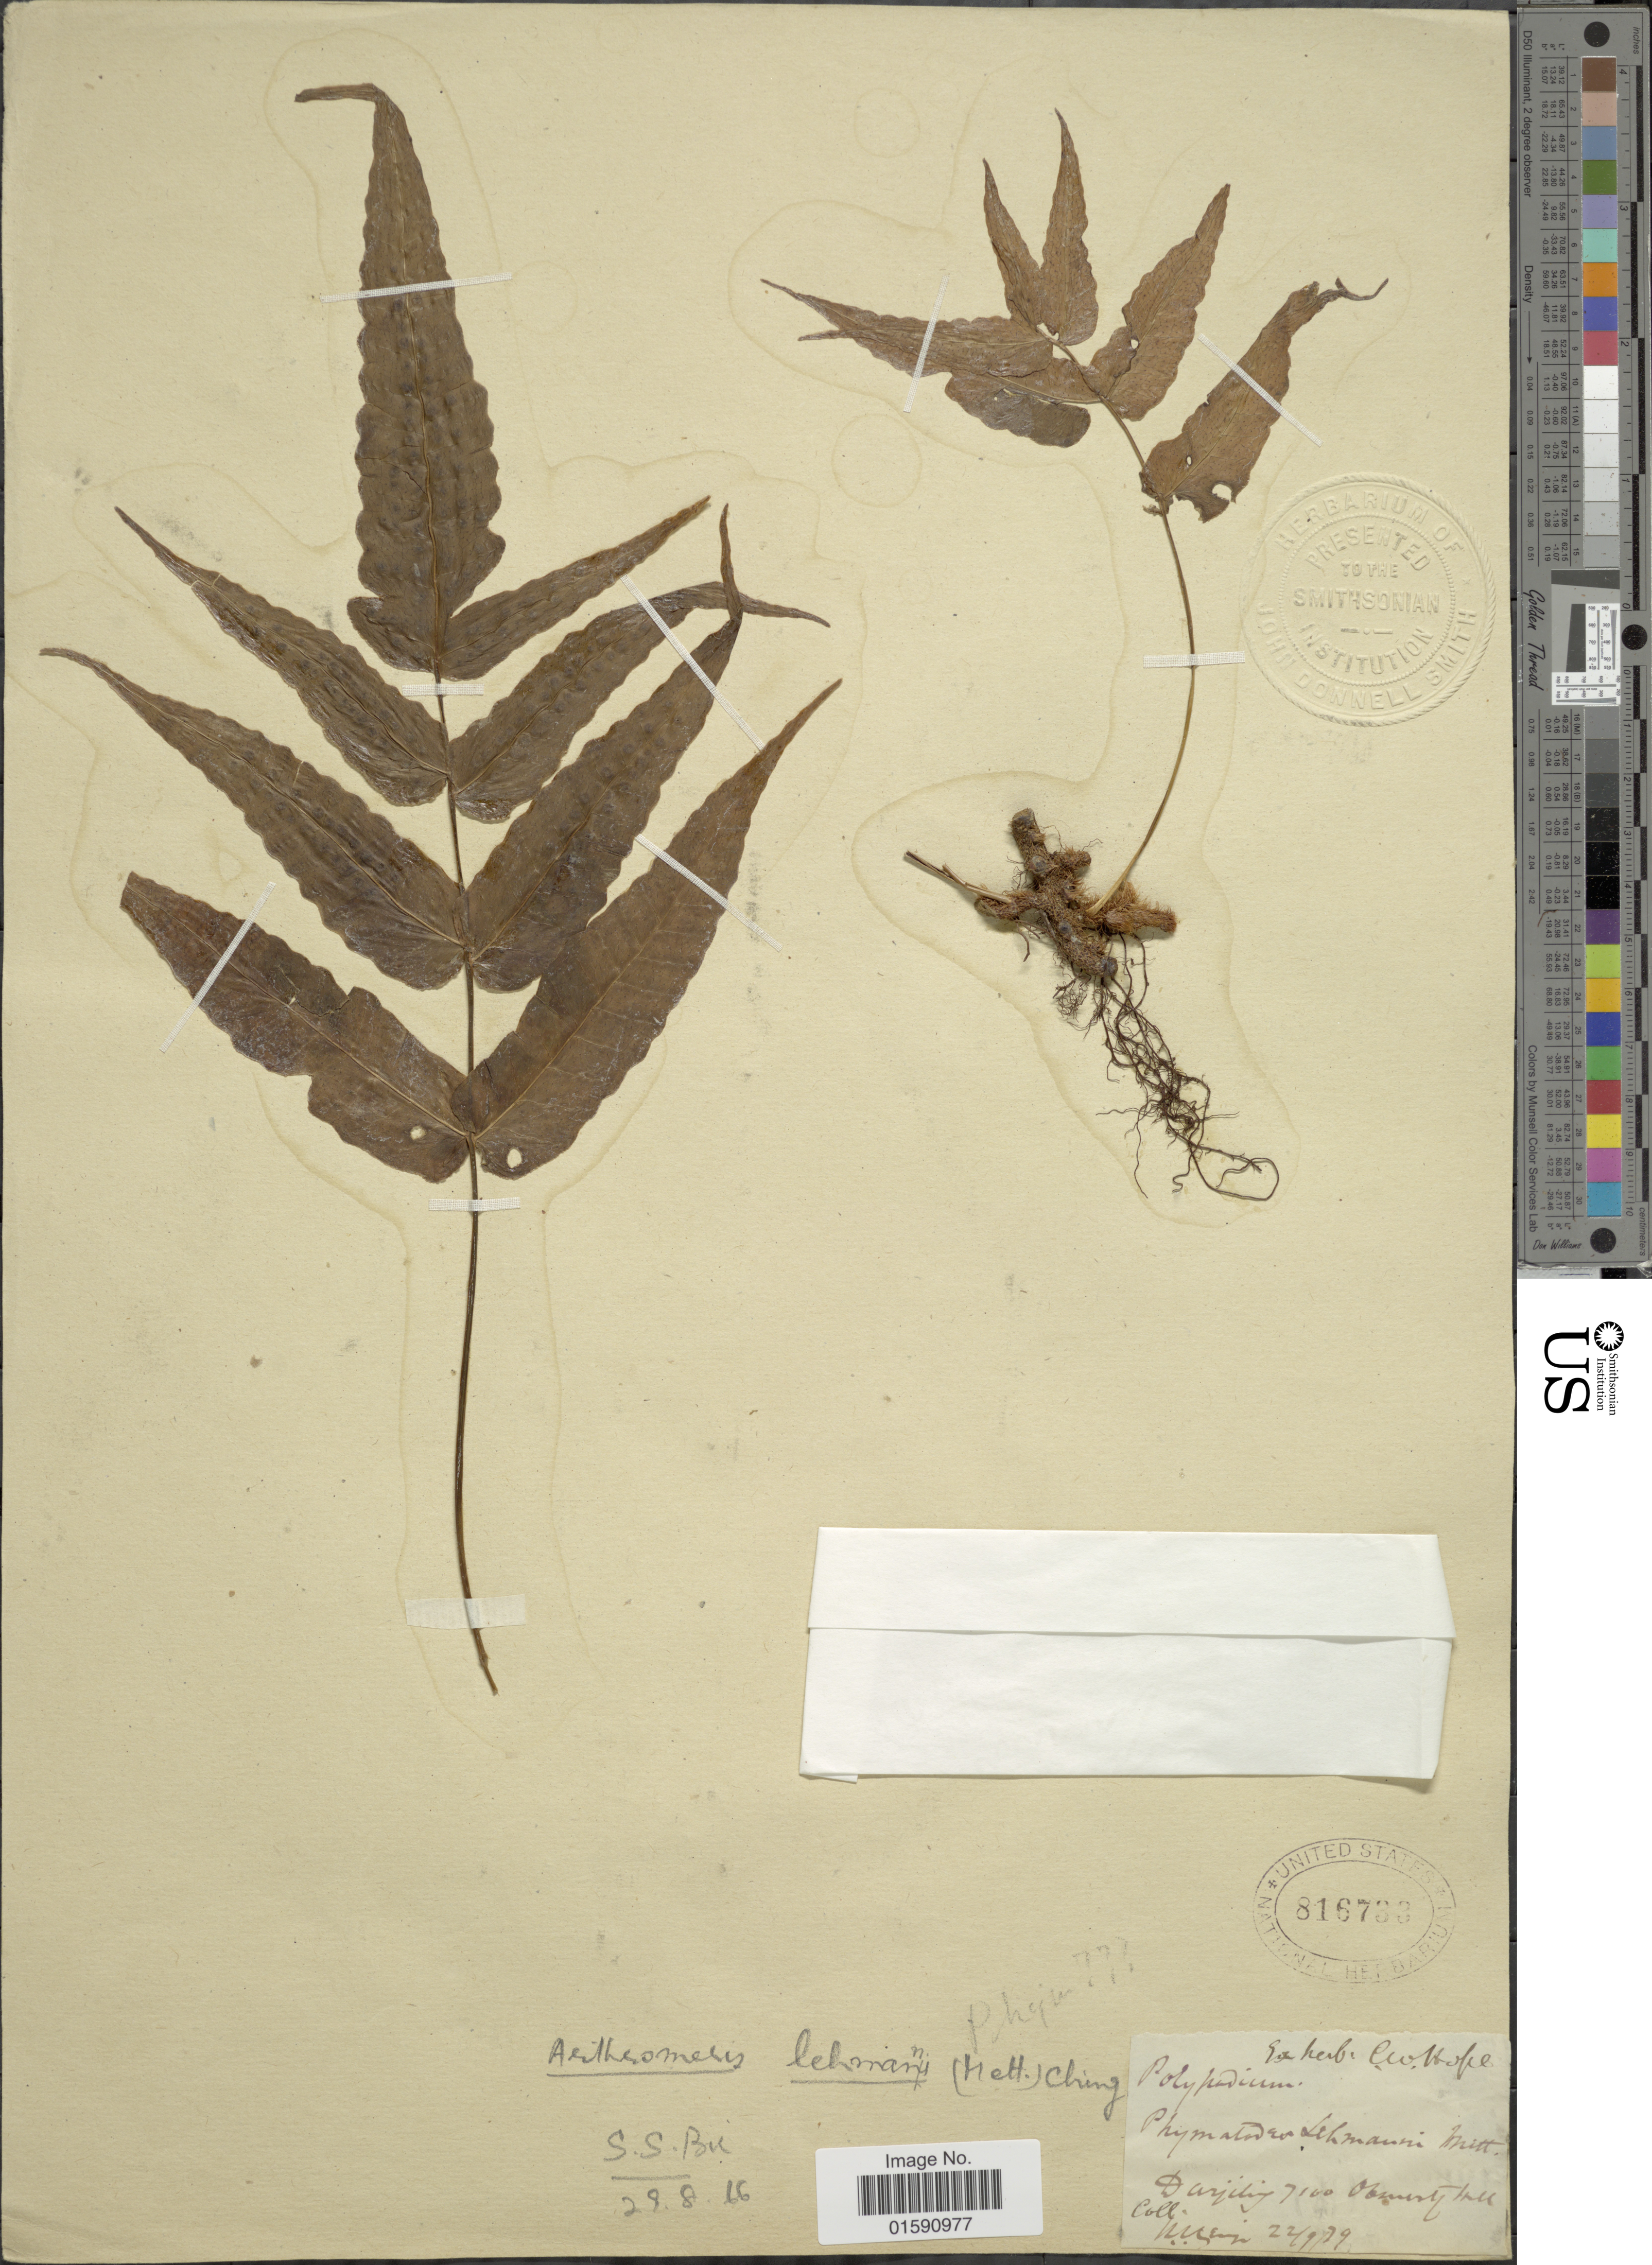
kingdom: Plantae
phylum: Tracheophyta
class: Polypodiopsida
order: Polypodiales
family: Polypodiaceae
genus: Arthromeris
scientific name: Arthromeris lehmannii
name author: (Mett.) Ching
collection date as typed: Transcribed d/m/y: 22/9/79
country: India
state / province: West Bengal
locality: Darjiling. Observatory Hill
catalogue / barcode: US 816733